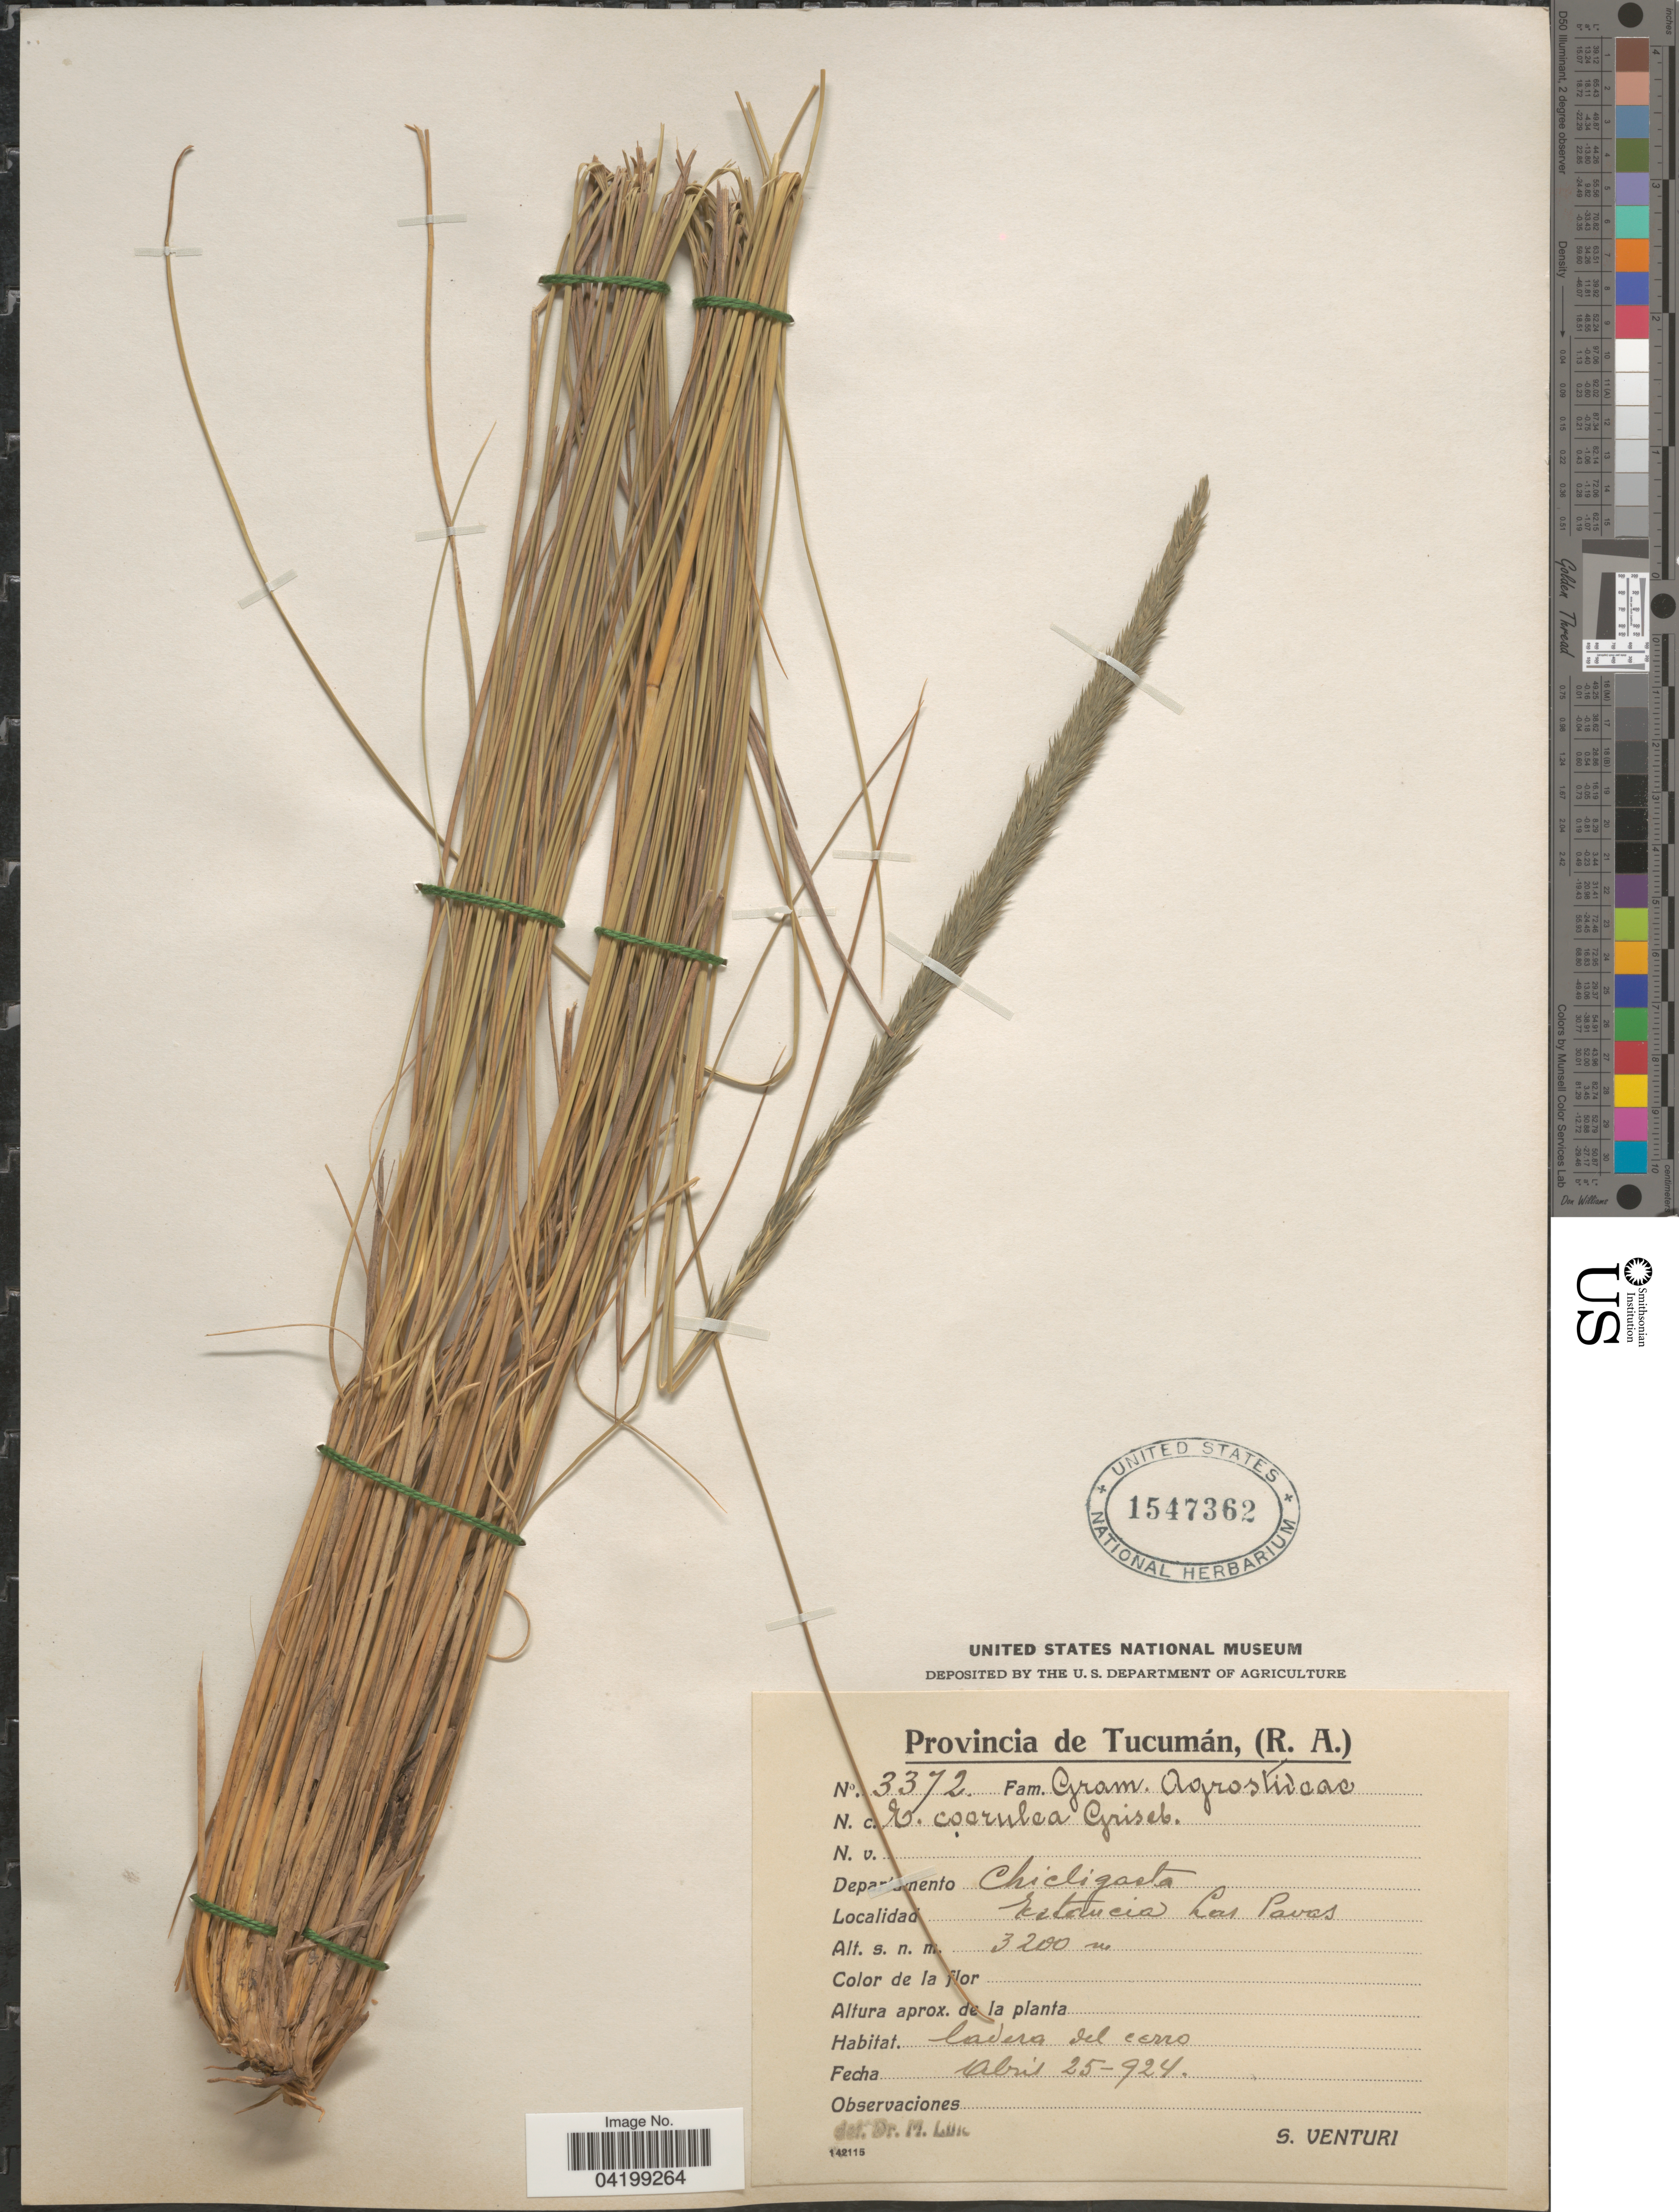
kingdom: Plantae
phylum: Tracheophyta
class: Liliopsida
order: Poales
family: Poaceae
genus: Muhlenbergia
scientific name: Muhlenbergia coerulea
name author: (Griseb.) Mez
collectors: S. Venturi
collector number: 3372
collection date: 1924-04-25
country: Argentina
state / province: Tucuman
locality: Departmento Chicligasta. Estancia Las Pavas.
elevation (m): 3200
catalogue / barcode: US 1547362